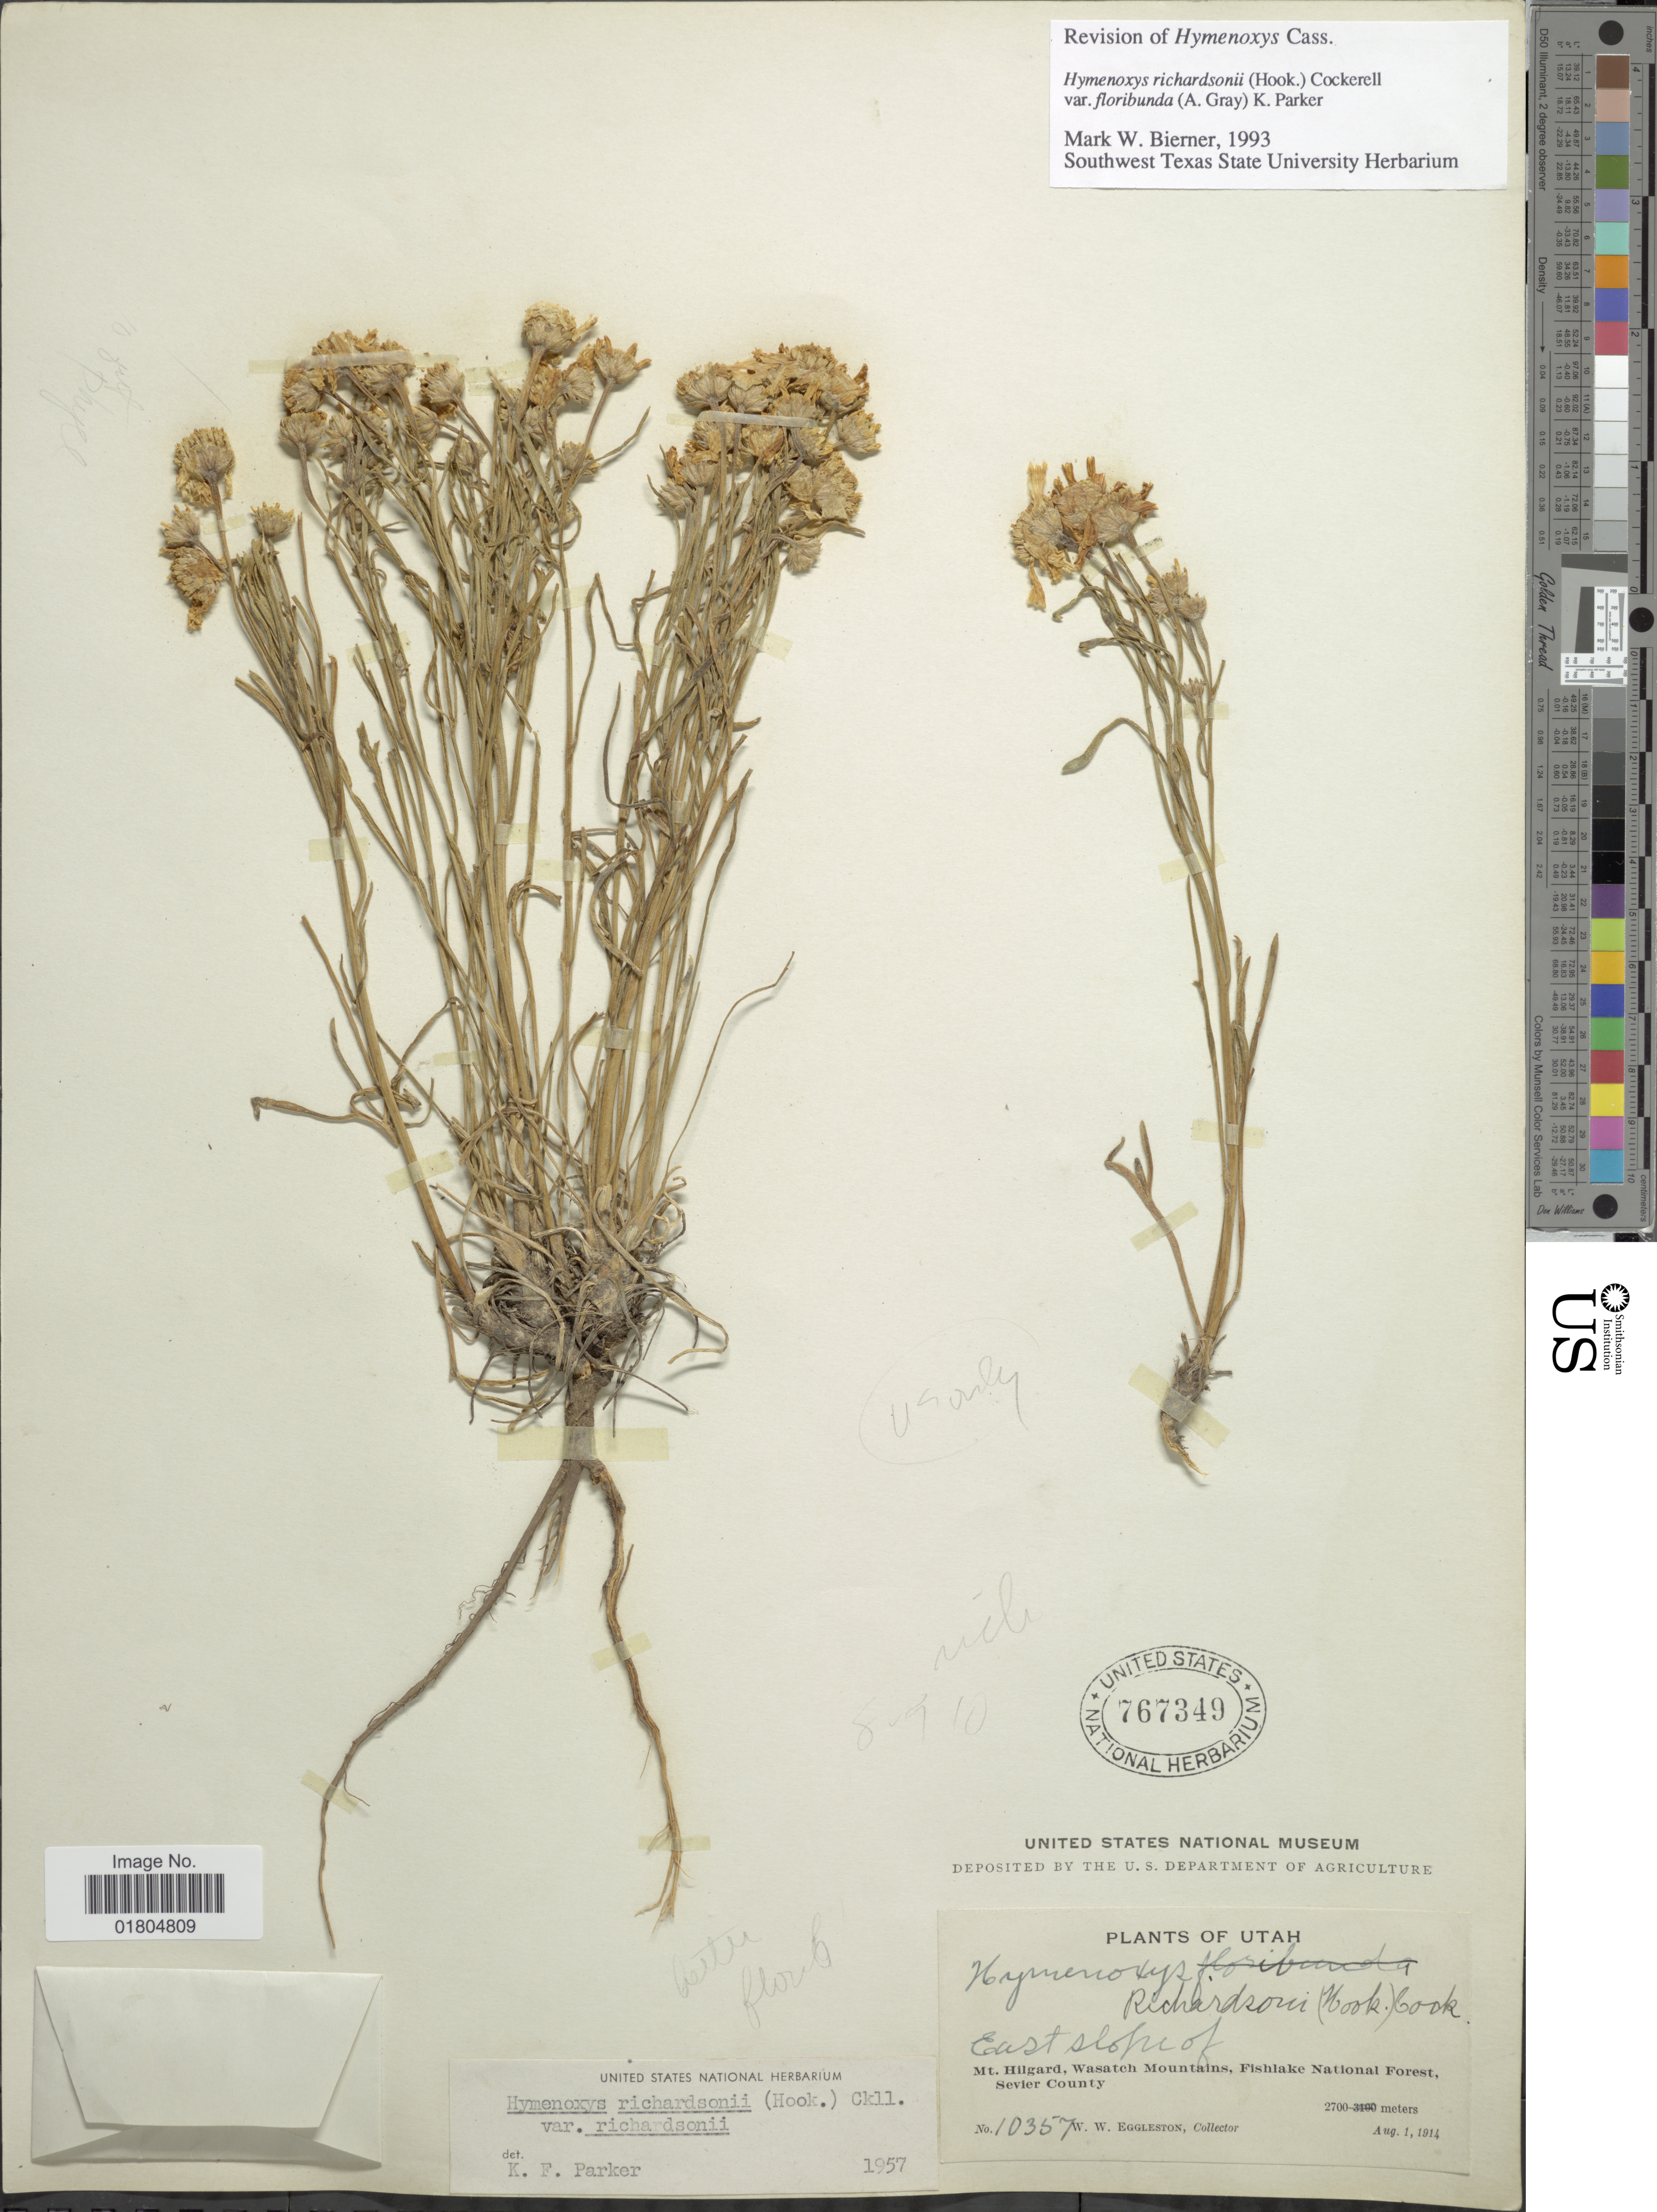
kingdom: Plantae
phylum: Tracheophyta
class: Magnoliopsida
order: Asterales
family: Asteraceae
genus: Hymenoxys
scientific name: Hymenoxys richardsonii var. floribunda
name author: (A. Gray) K.F. Parker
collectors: W. W. Eggleston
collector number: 10357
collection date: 1914-08-01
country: United States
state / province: Utah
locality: East slope of Mt. Hilgard, Wasatch Mountains, Fishlake National Forest, Sevier County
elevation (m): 2700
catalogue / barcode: US 767349